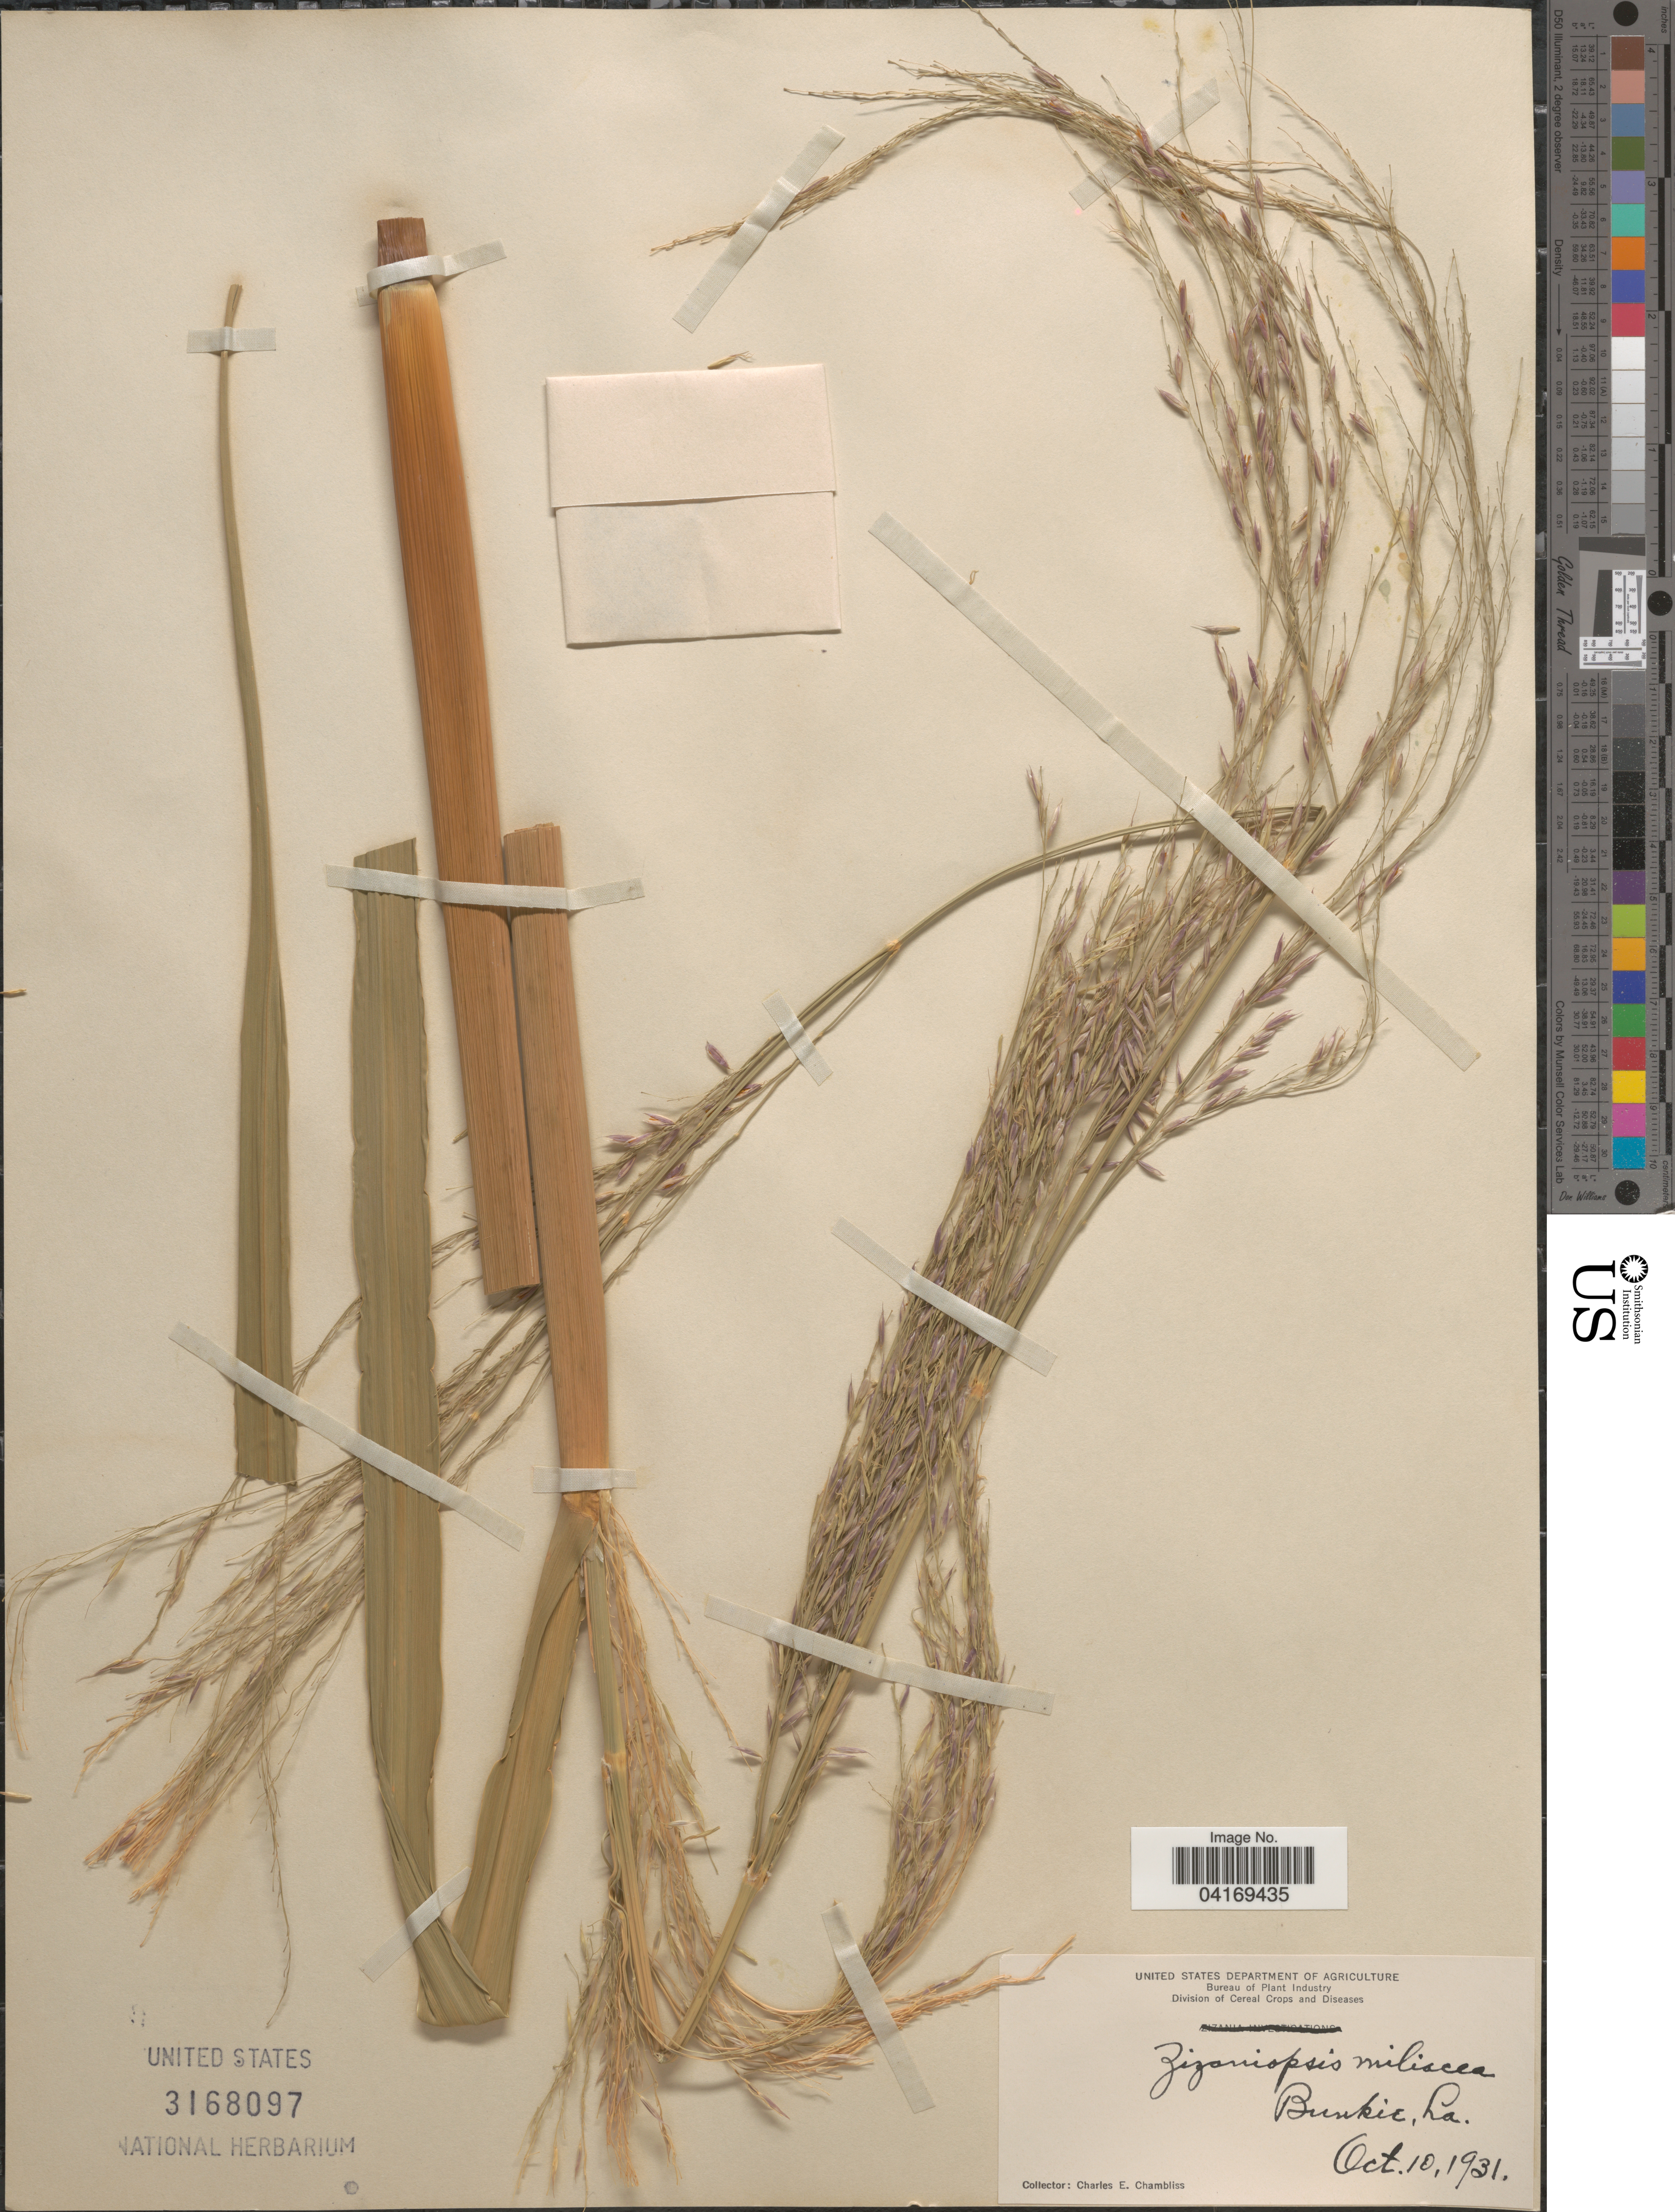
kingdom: Plantae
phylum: Tracheophyta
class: Liliopsida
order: Poales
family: Poaceae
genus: Zizaniopsis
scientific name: Zizaniopsis miliacea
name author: (Michx.) Döll & Asch.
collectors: C. Chambliss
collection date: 1931-10-10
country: United States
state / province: Louisiana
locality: Bunkie.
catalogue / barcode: US 3168097